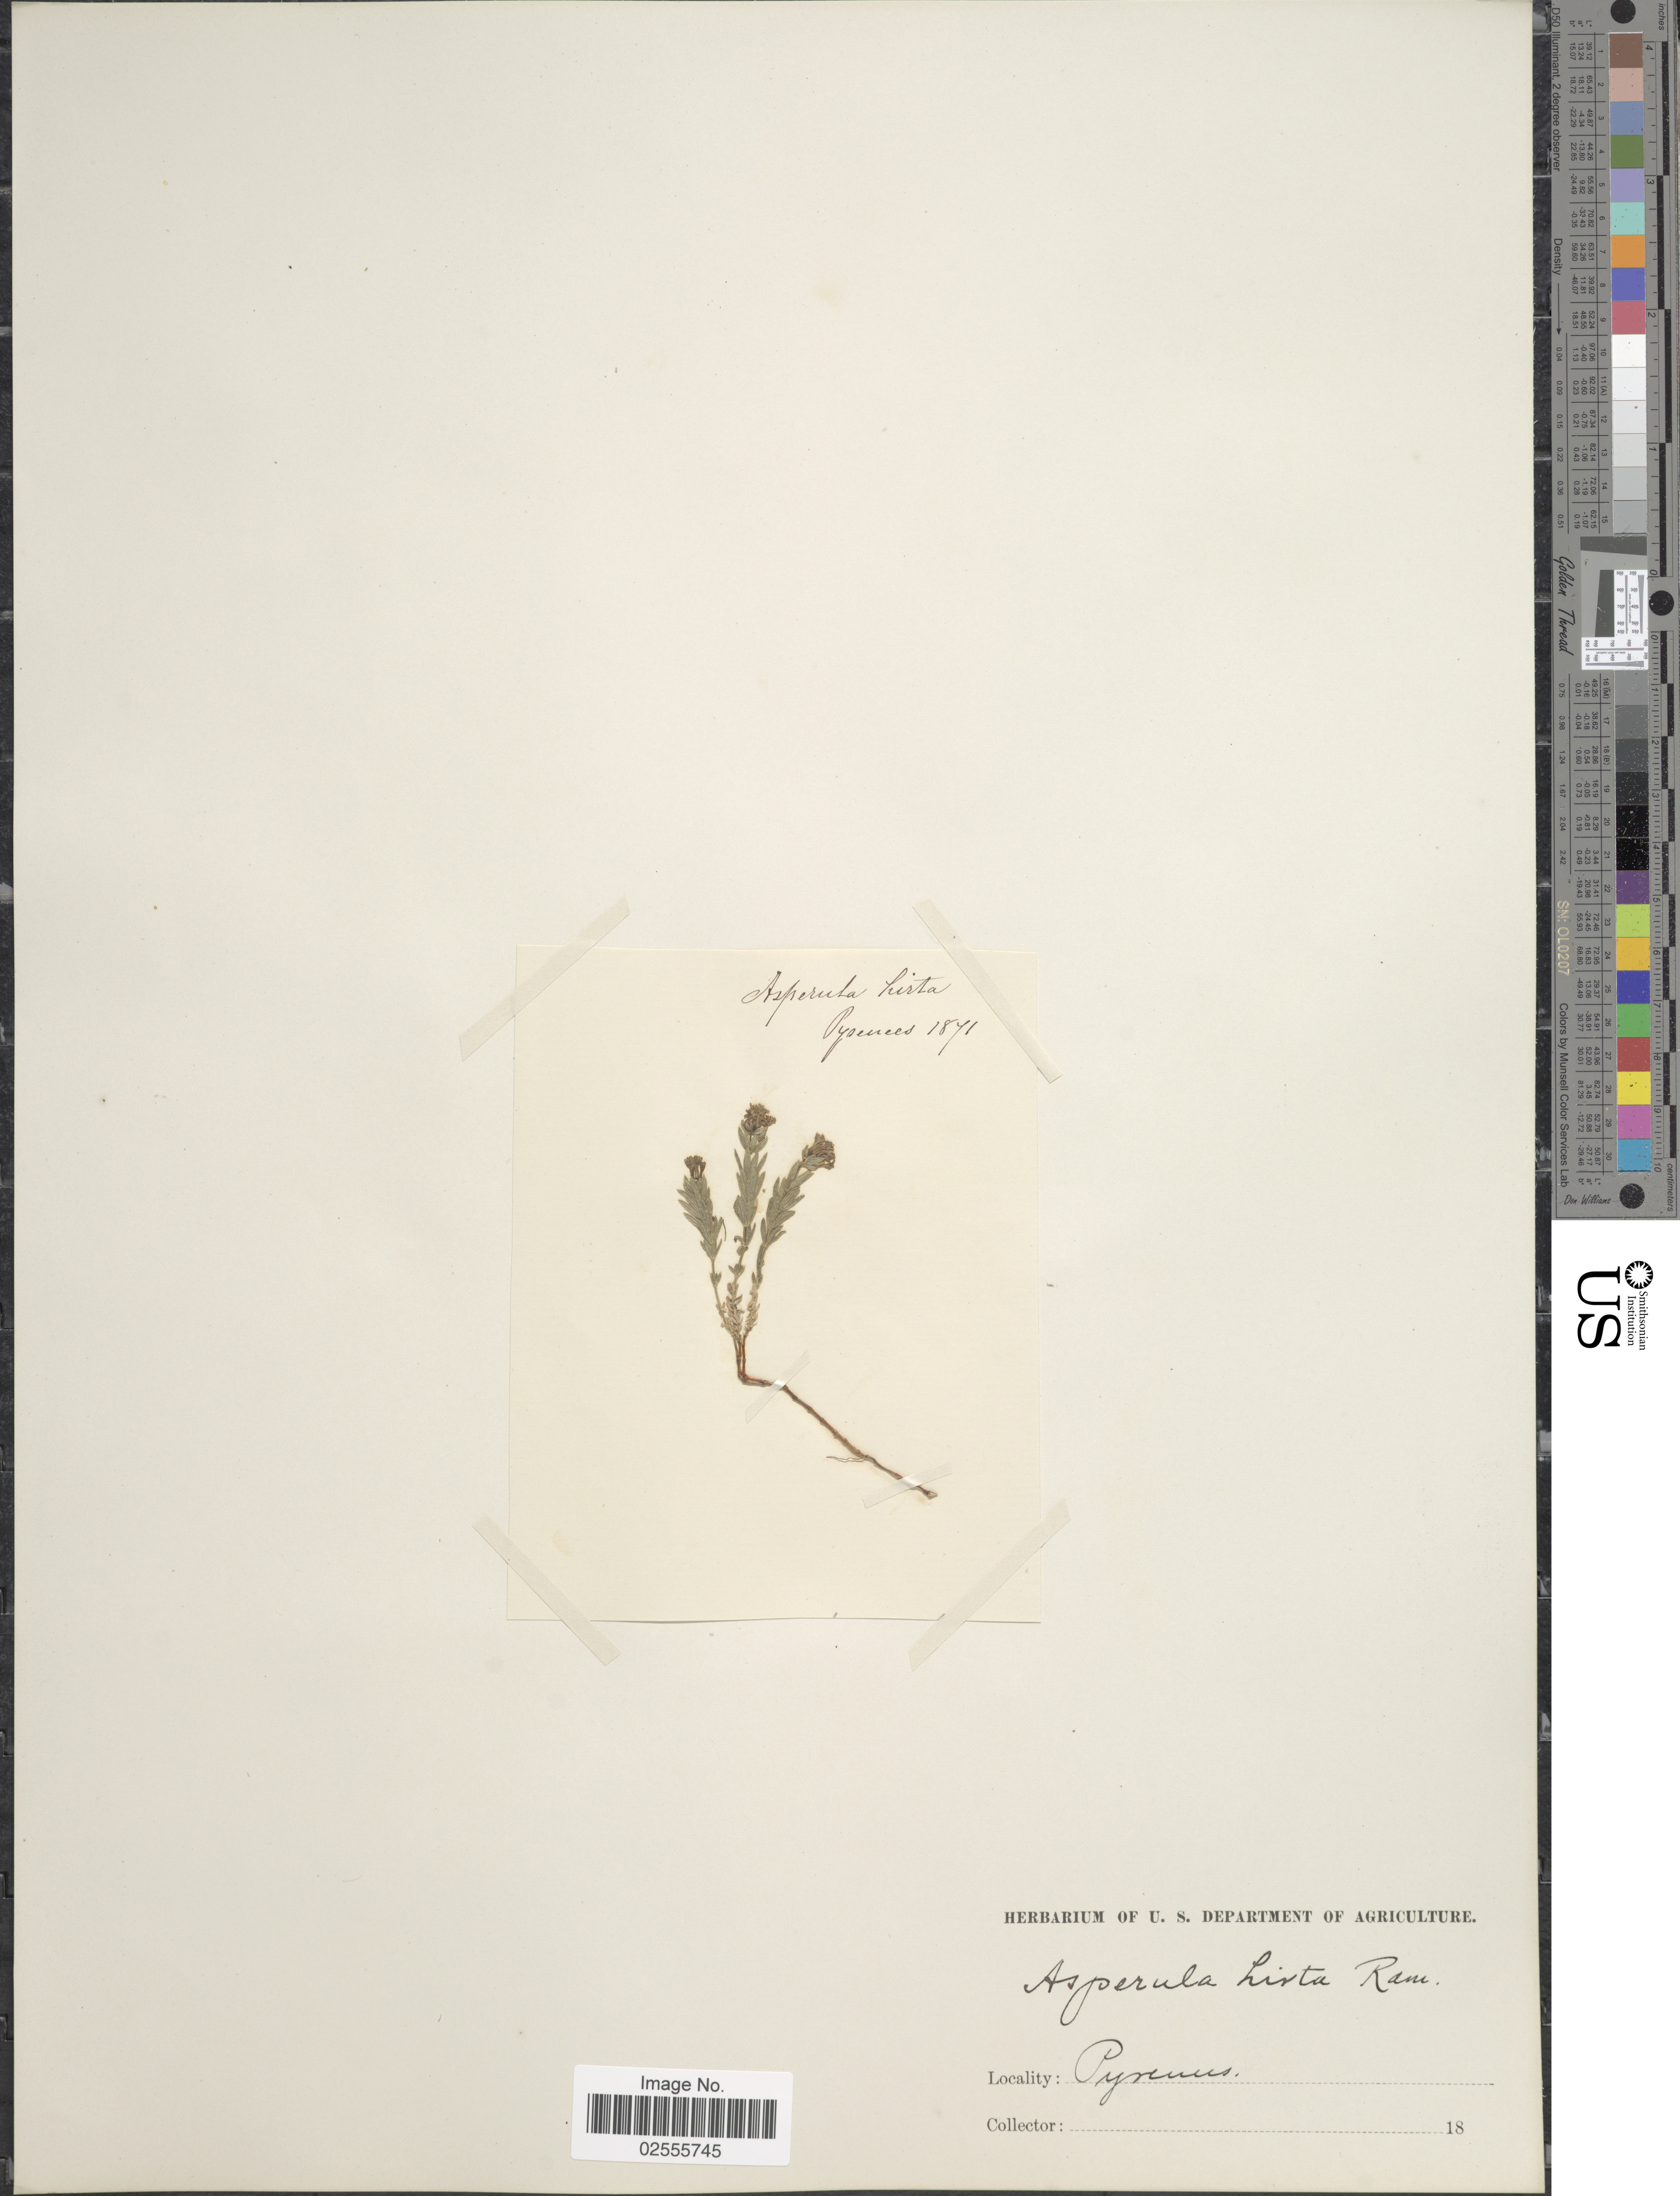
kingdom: Plantae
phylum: Tracheophyta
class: Magnoliopsida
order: Gentianales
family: Rubiaceae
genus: Asperula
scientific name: Asperula hirta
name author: Ramond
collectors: Facchini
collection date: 1871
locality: Pyrenees